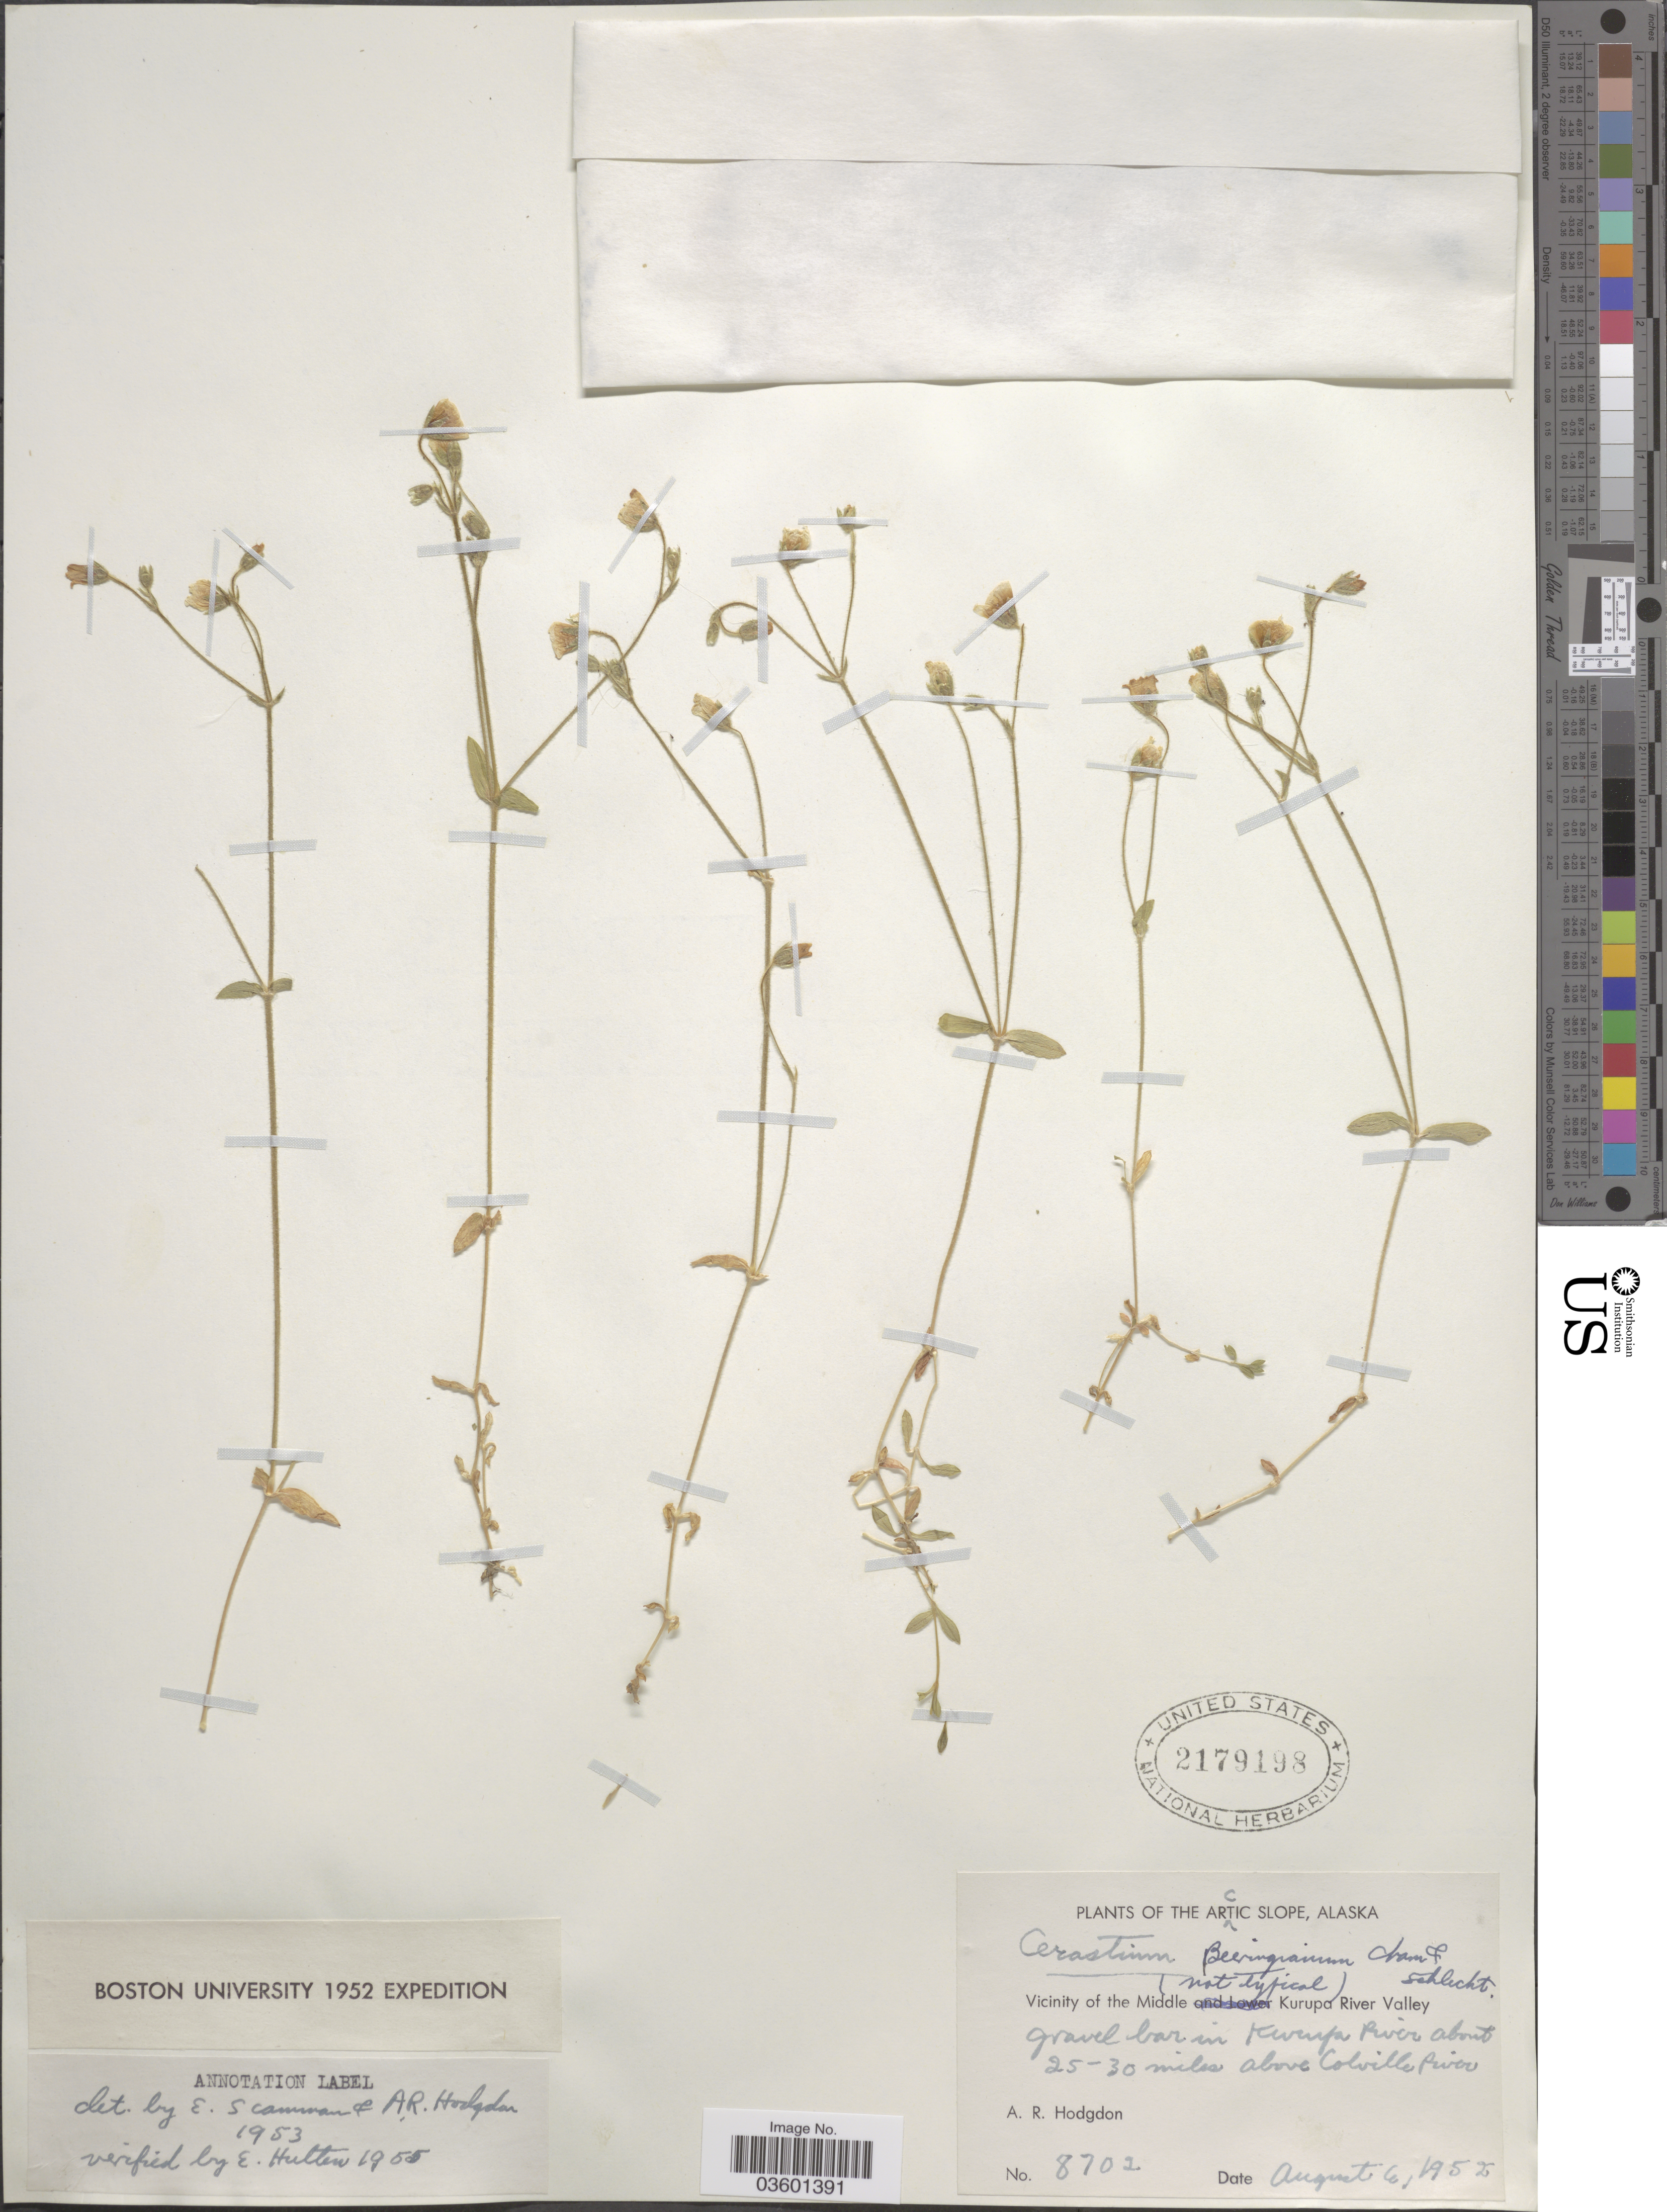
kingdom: Plantae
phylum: Tracheophyta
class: Magnoliopsida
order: Caryophyllales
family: Caryophyllaceae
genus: Cerastium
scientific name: Cerastium beeringianum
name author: Cham. & Schltdl.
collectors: A. R. Hodgdon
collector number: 8702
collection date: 1952-08-06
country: United States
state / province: Alaska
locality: Arctic Slope. Vicinity of the Middle Kurupa Valley. Gravel bar in Kurupa River about 25-30 miles above Colville River.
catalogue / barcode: US 2179198